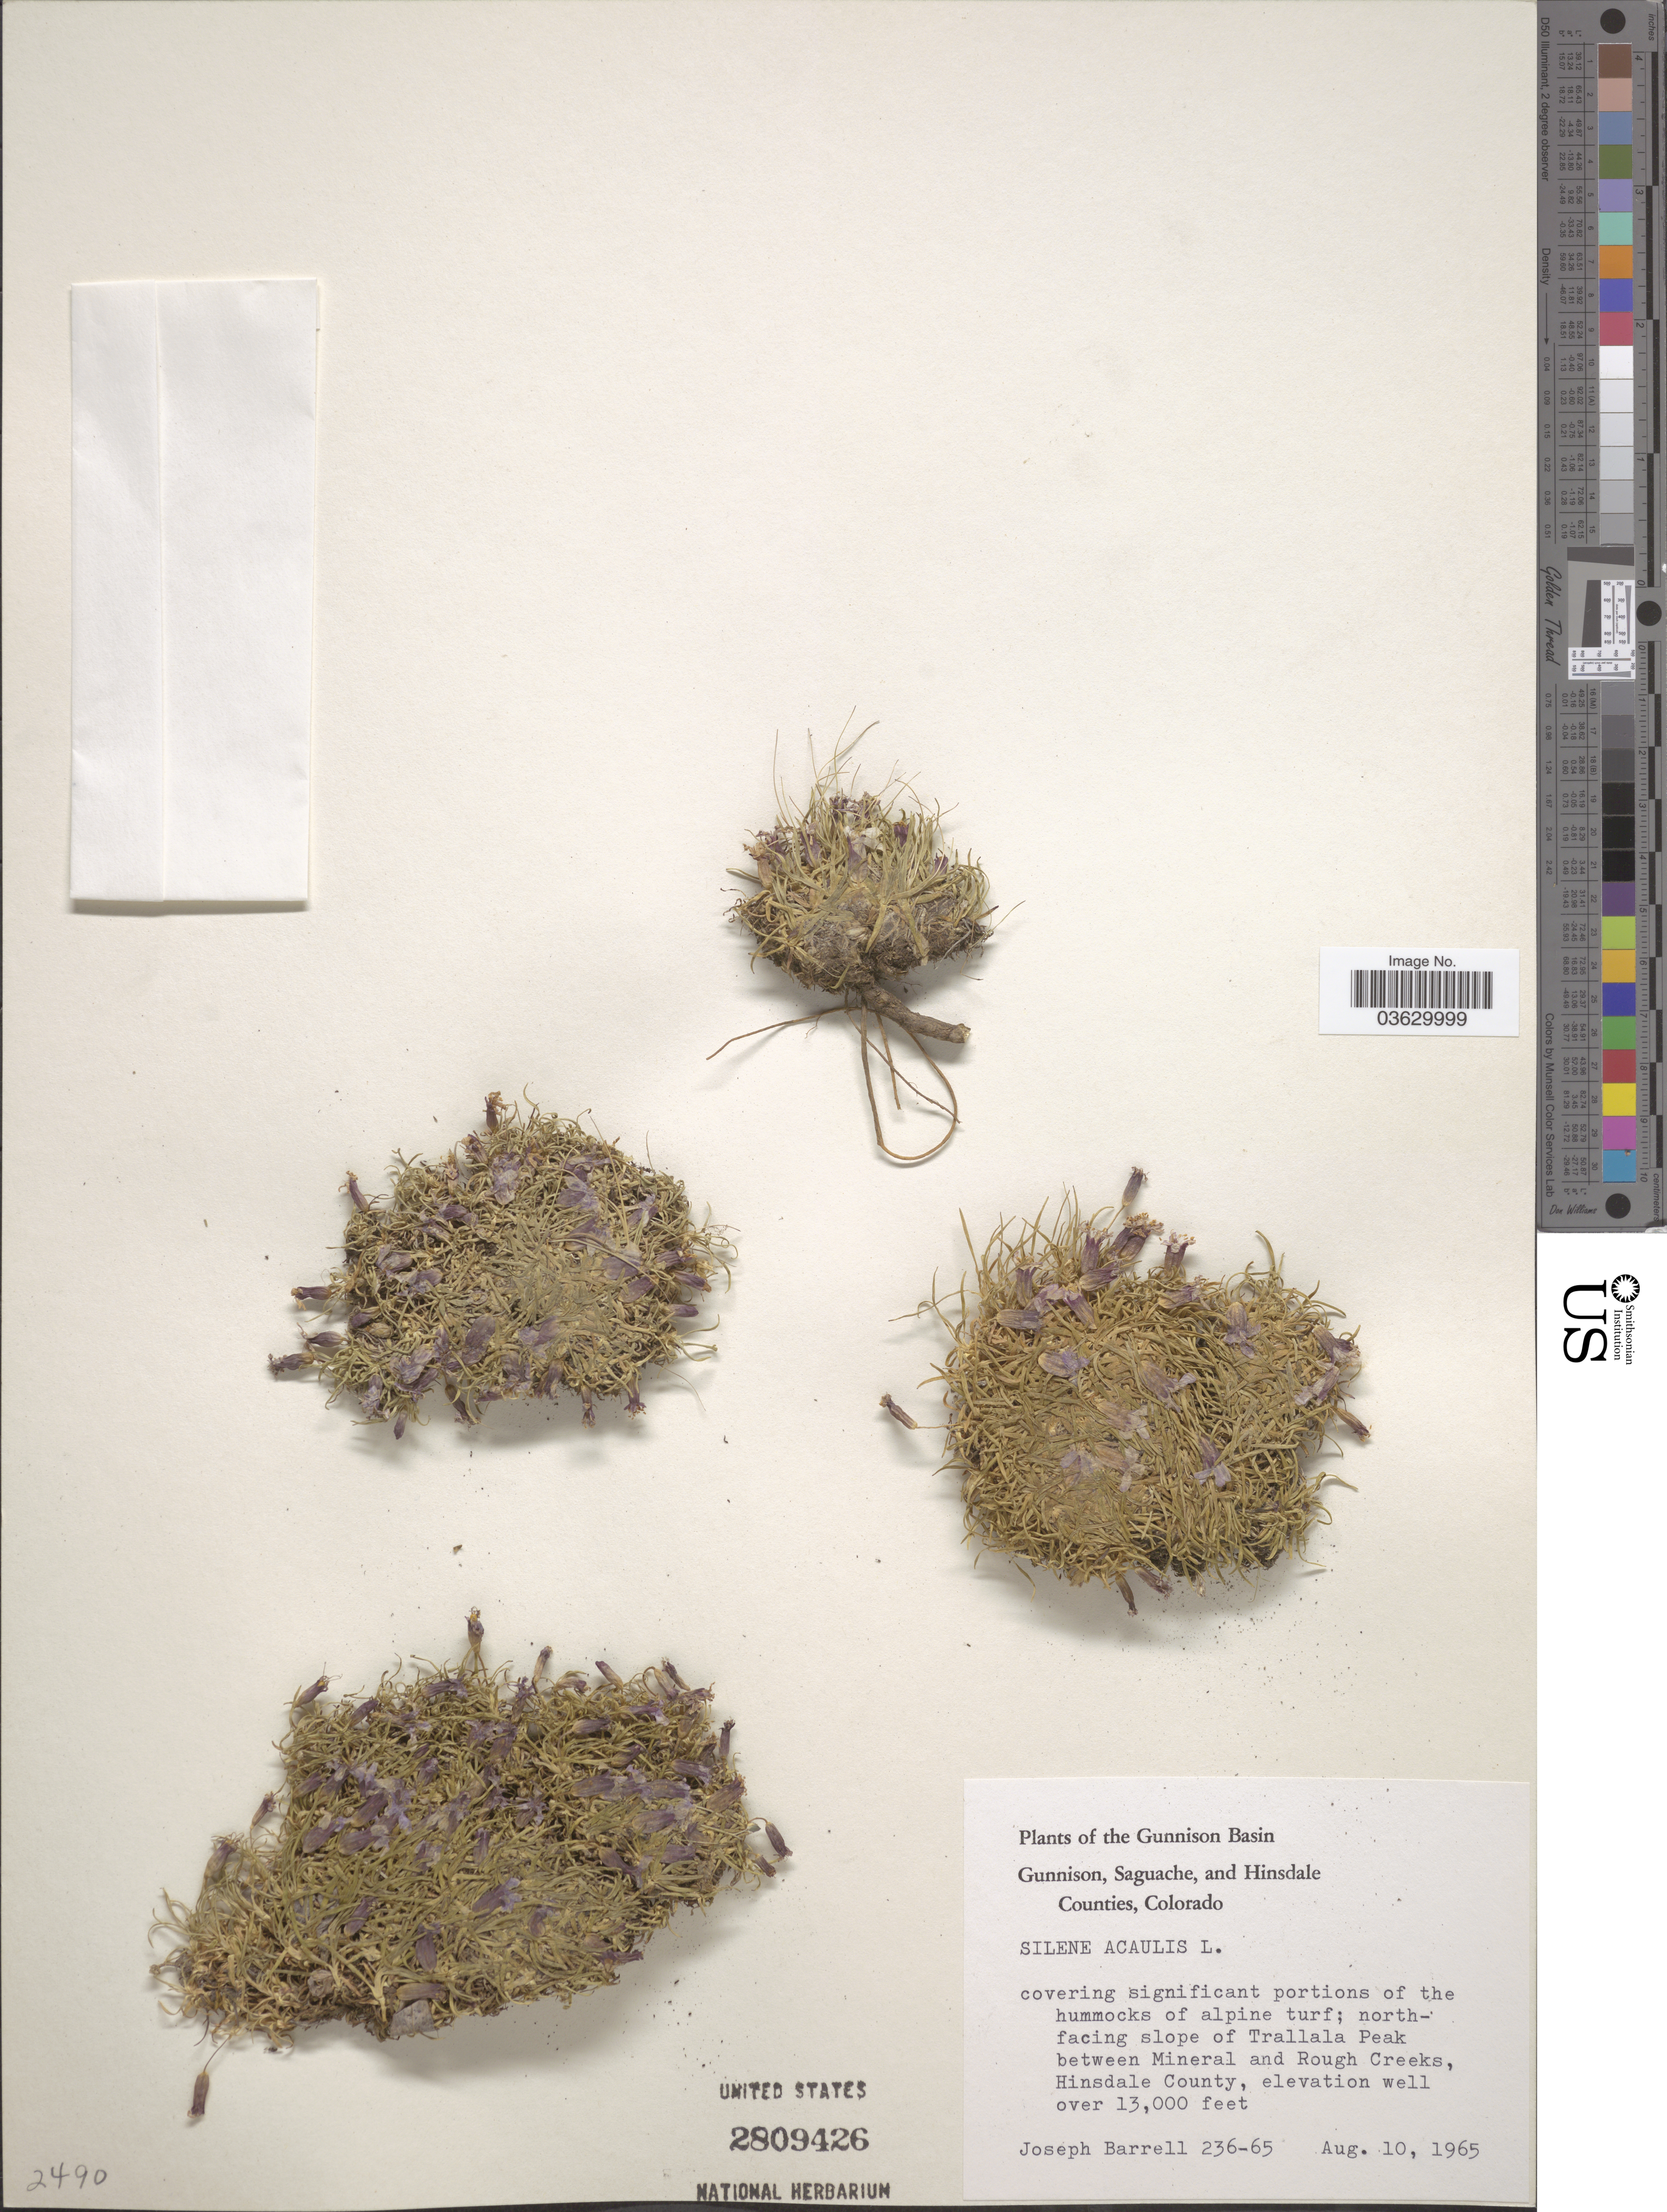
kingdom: Plantae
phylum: Tracheophyta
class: Magnoliopsida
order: Caryophyllales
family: Caryophyllaceae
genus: Silene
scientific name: Silene acaulis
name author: (L.) Jacq.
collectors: J. Barrell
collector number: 236-65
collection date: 1965-08-10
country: United States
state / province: Colorado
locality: The Gunnison Basin. Northfacing slope of Trallala Peak between Mineral and Rough Creeks, Hinsdale County.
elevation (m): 3962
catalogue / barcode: US 2809426